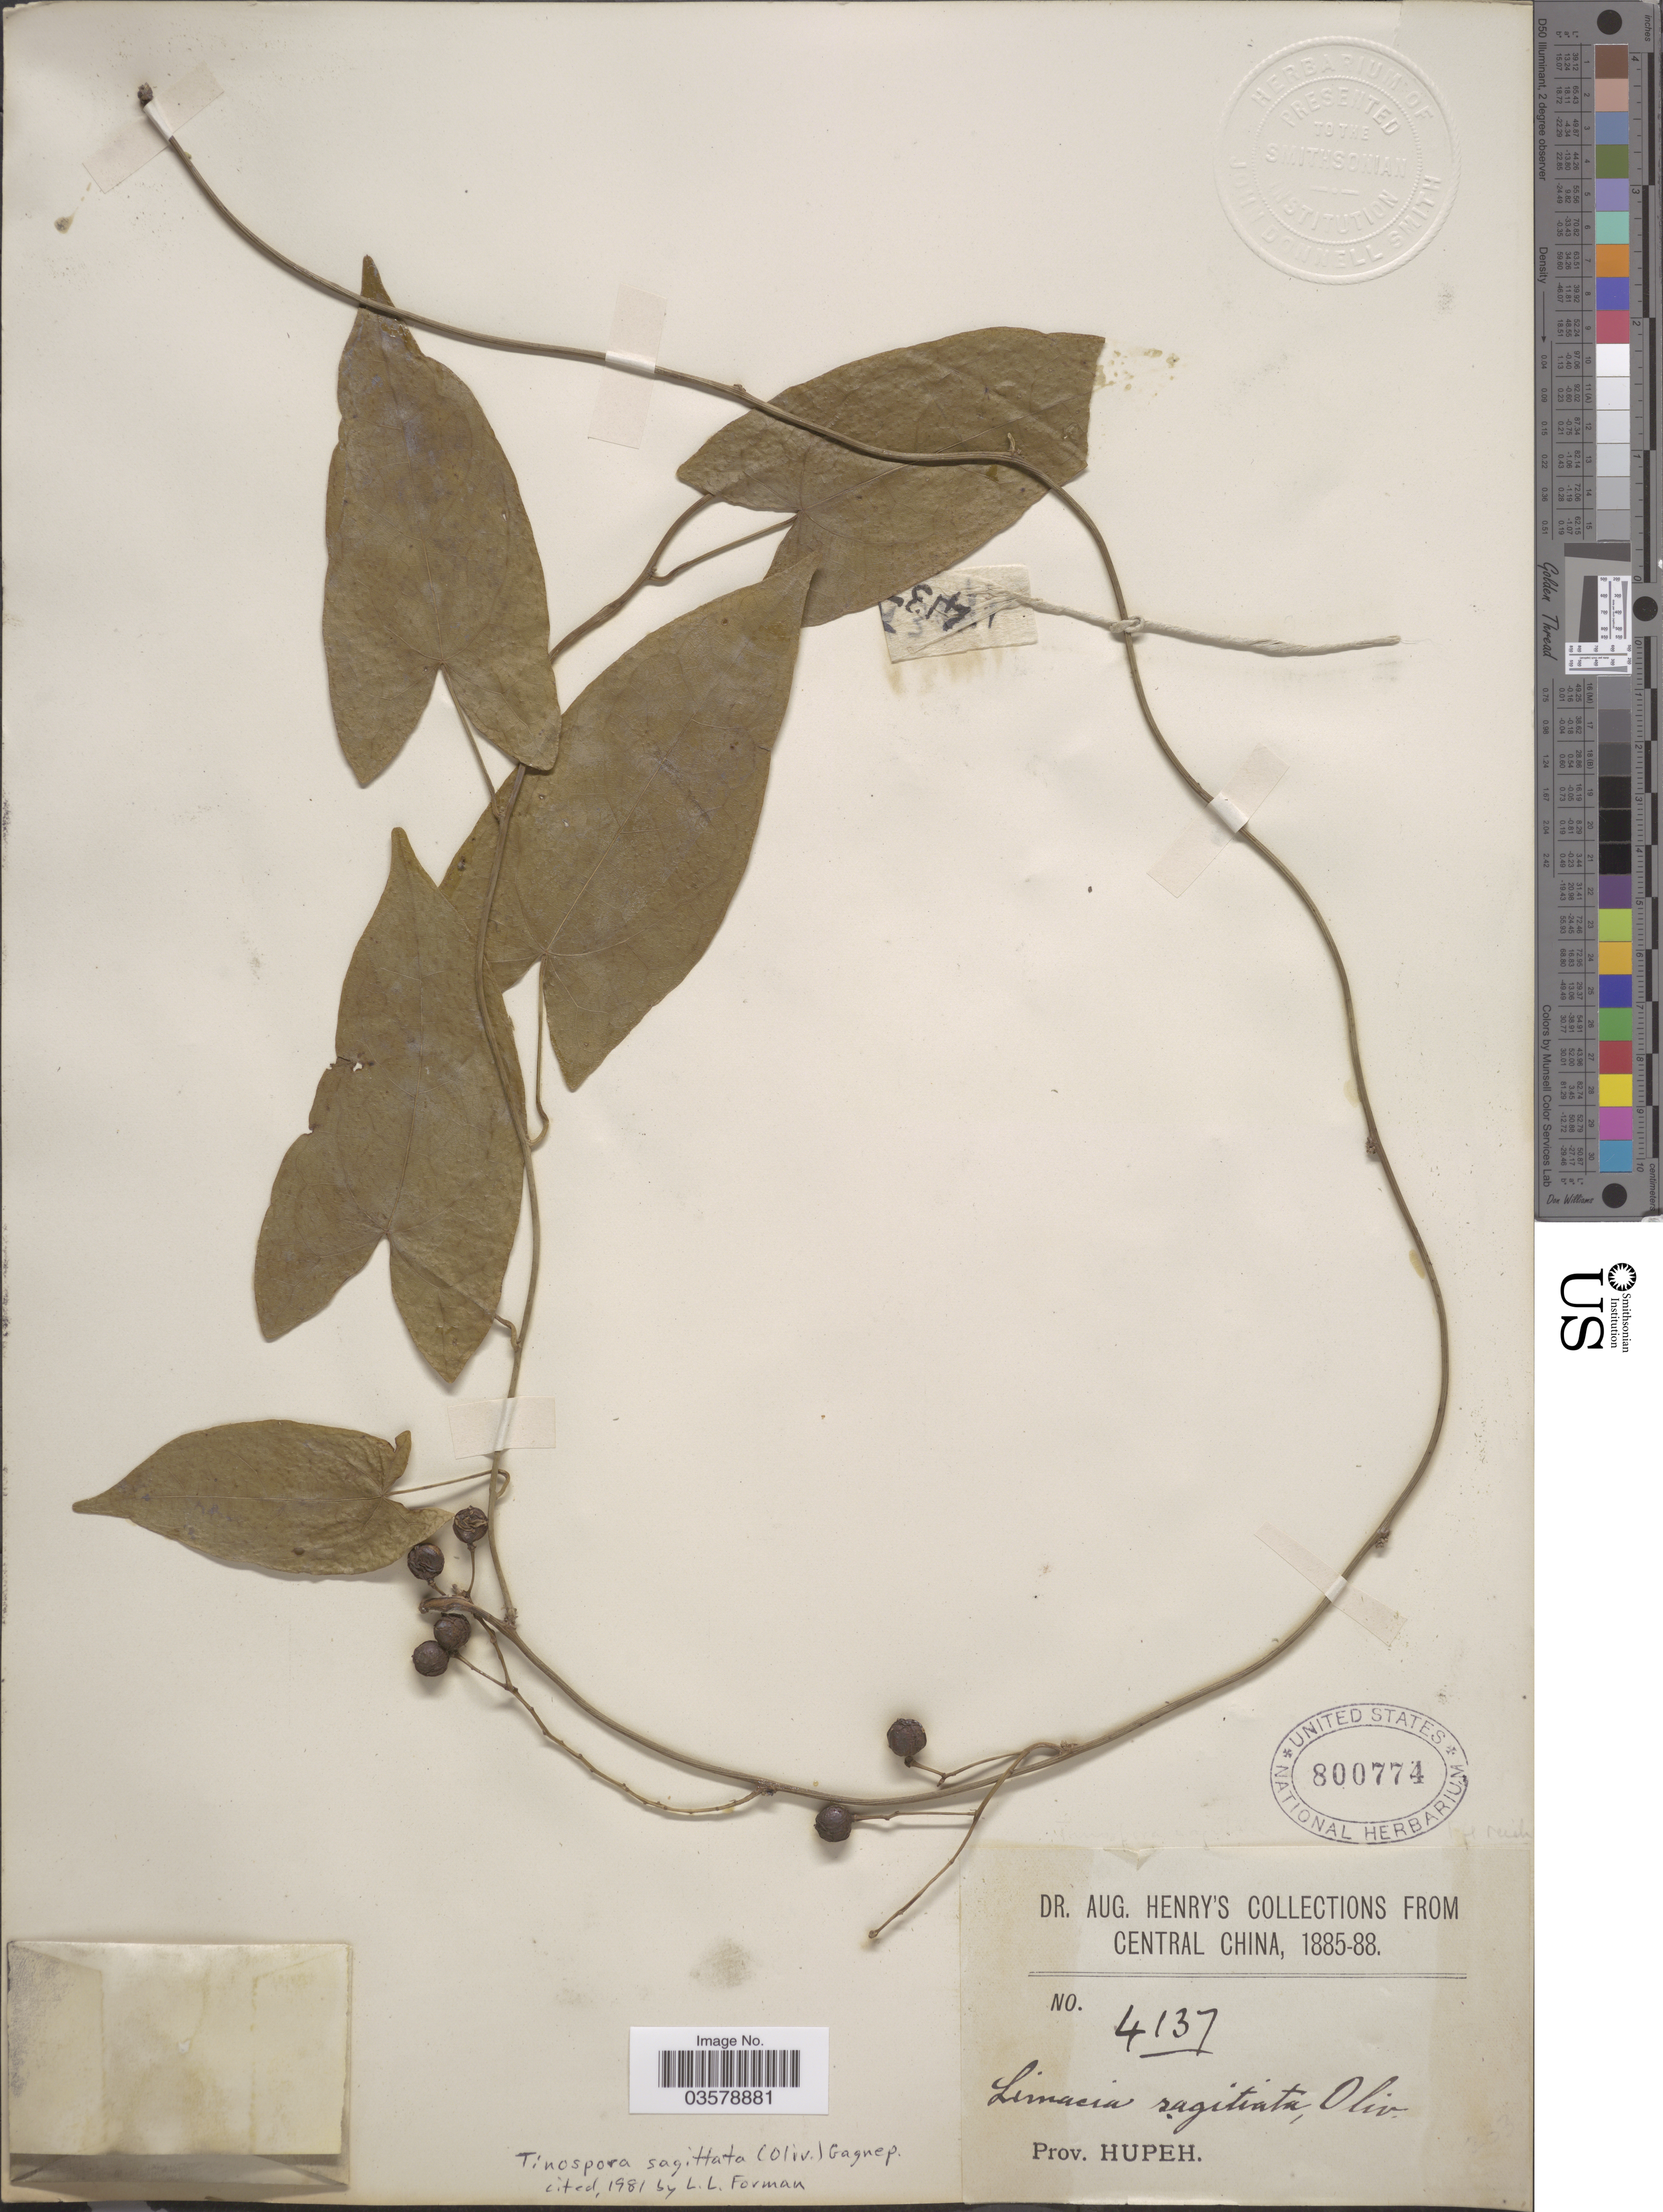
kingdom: Plantae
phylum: Tracheophyta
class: Magnoliopsida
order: Ranunculales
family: Menispermaceae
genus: Paratinospora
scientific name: Paratinospora sagittata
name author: (Oliv.) Wei Wang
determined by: Strong, Mark T., (BOT), Smithsonian Institution - National Museum of Natural History (UNITED STATES)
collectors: A. Henry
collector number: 4137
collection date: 1885/1888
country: China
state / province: Hubei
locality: Central China. Prov. Hupeh.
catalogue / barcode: US 800774